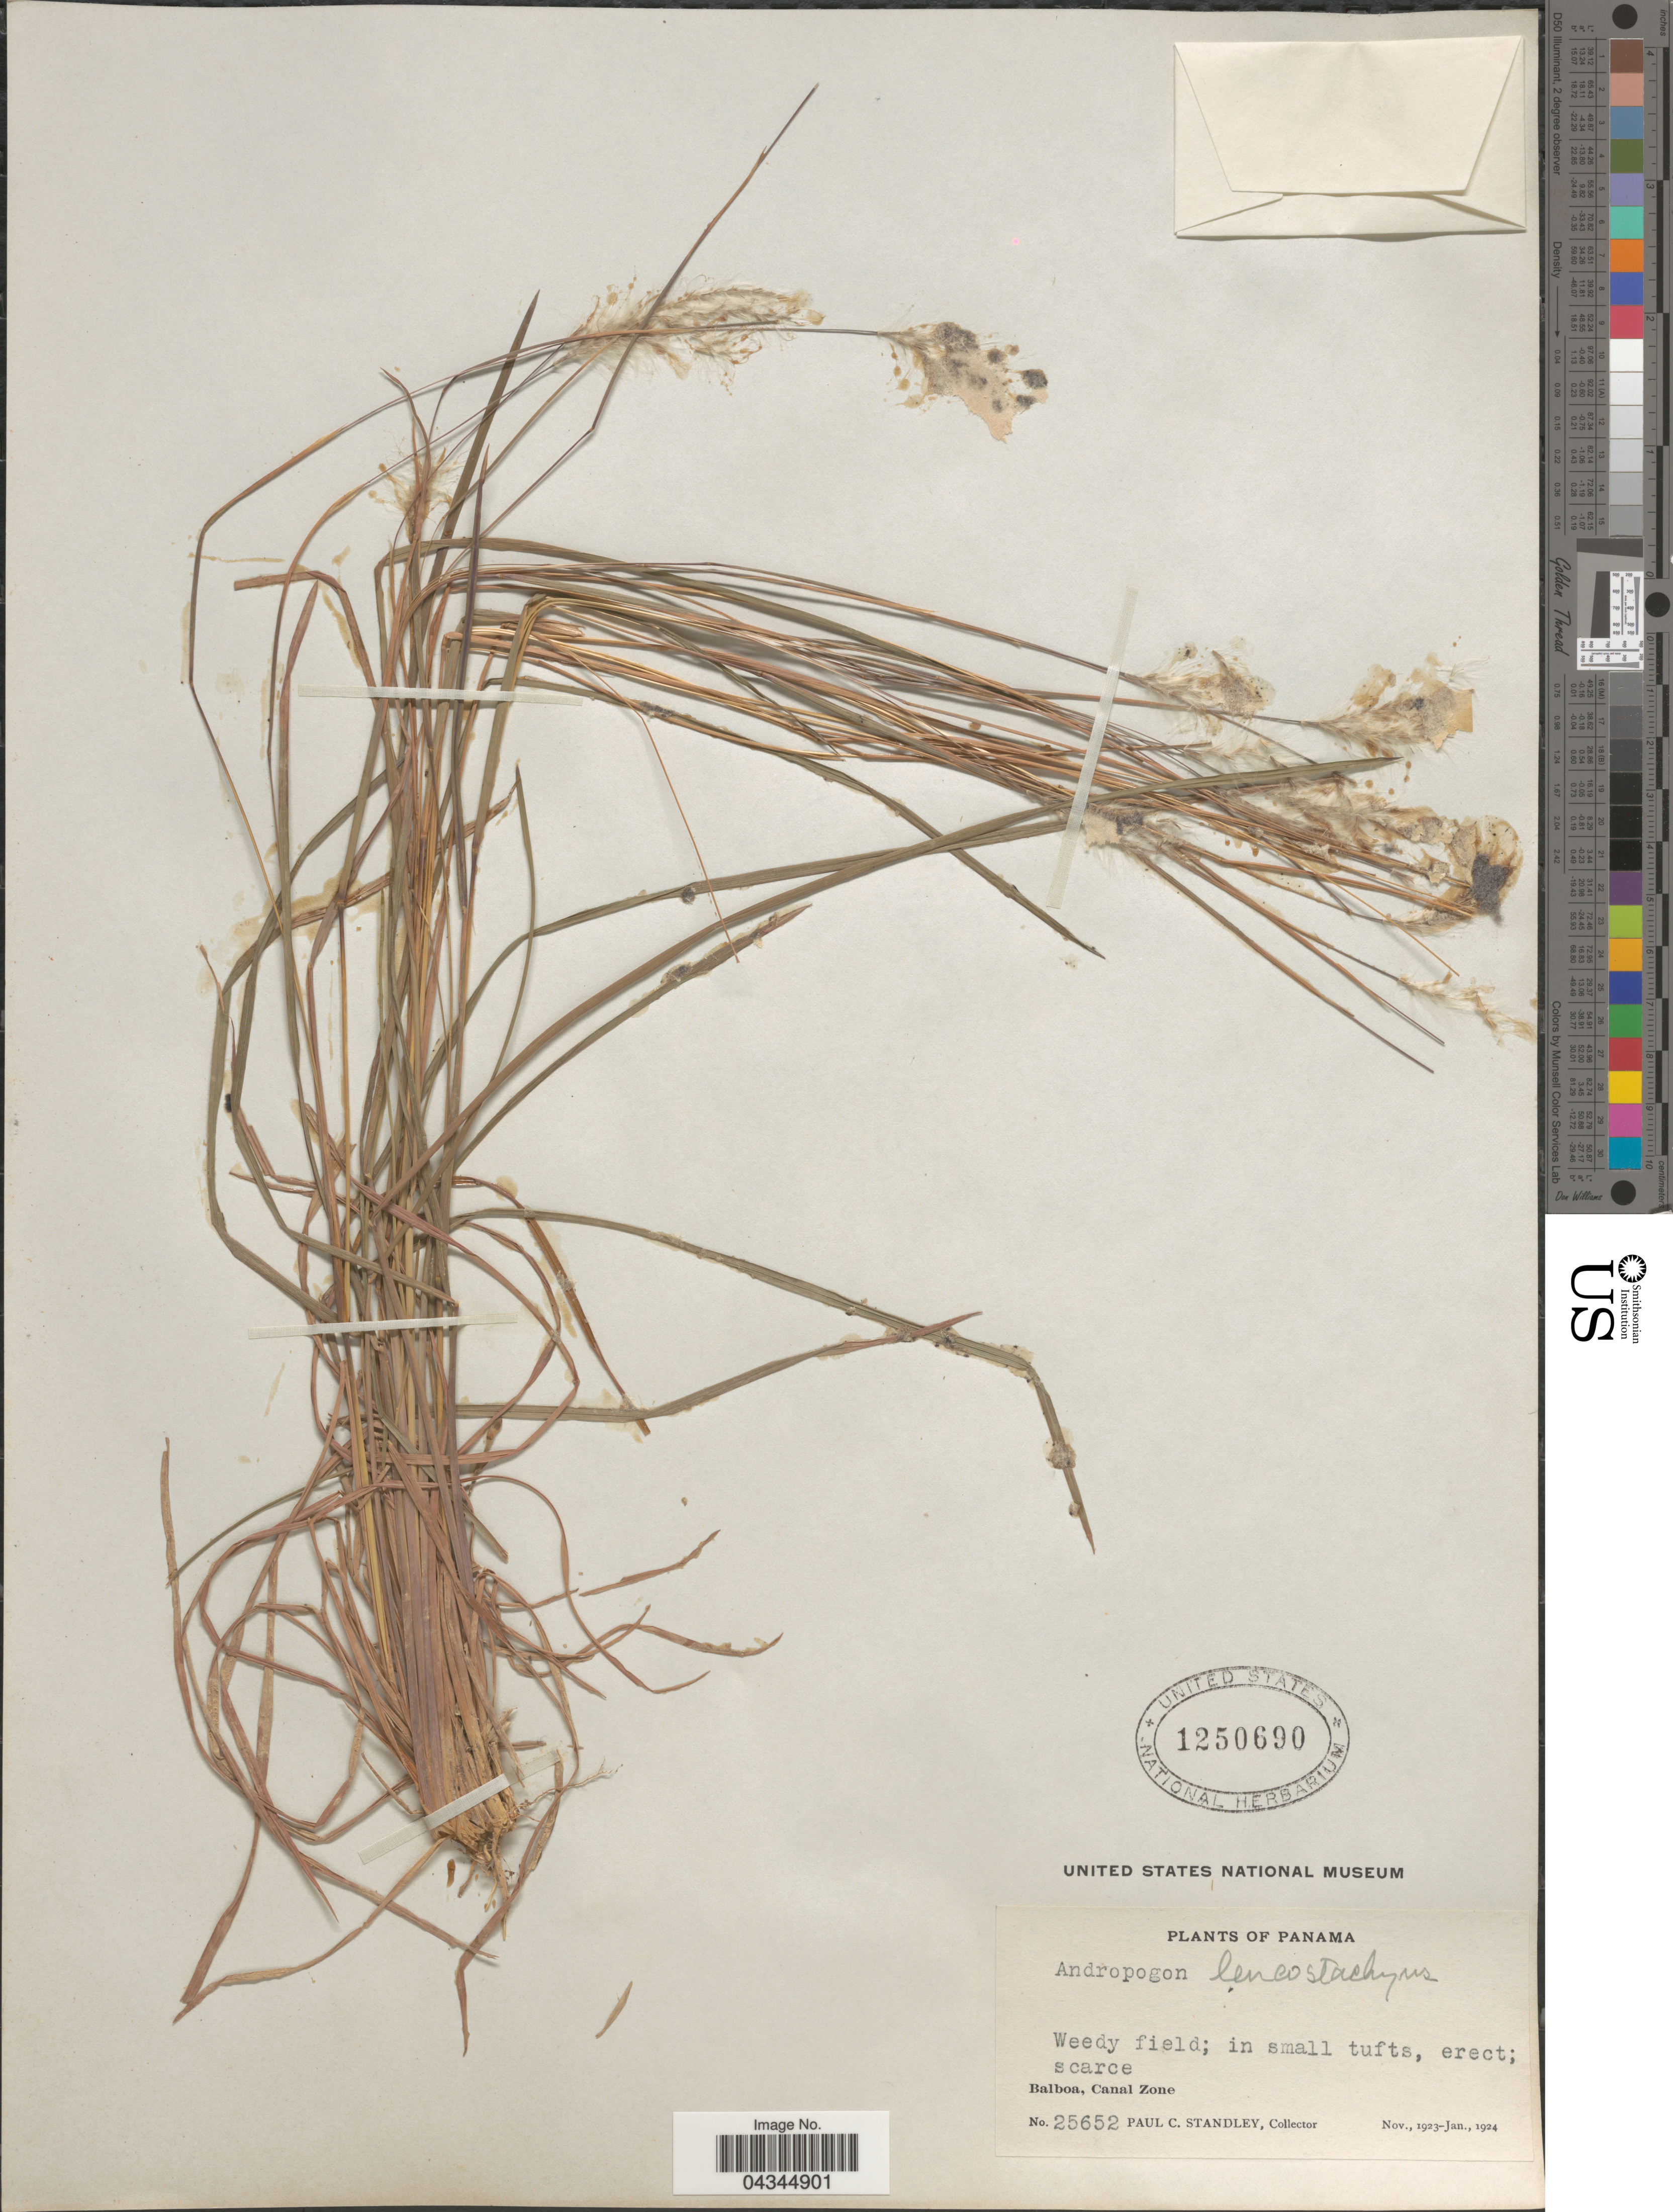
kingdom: Plantae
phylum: Tracheophyta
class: Liliopsida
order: Poales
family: Poaceae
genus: Andropogon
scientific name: Andropogon leucostachyus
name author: Kunth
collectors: P. C. Standley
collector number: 25652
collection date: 1923-11/1924-01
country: Panama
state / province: Colón / Panamá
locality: Balboa, Canal Zone.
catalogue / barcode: US 1250690